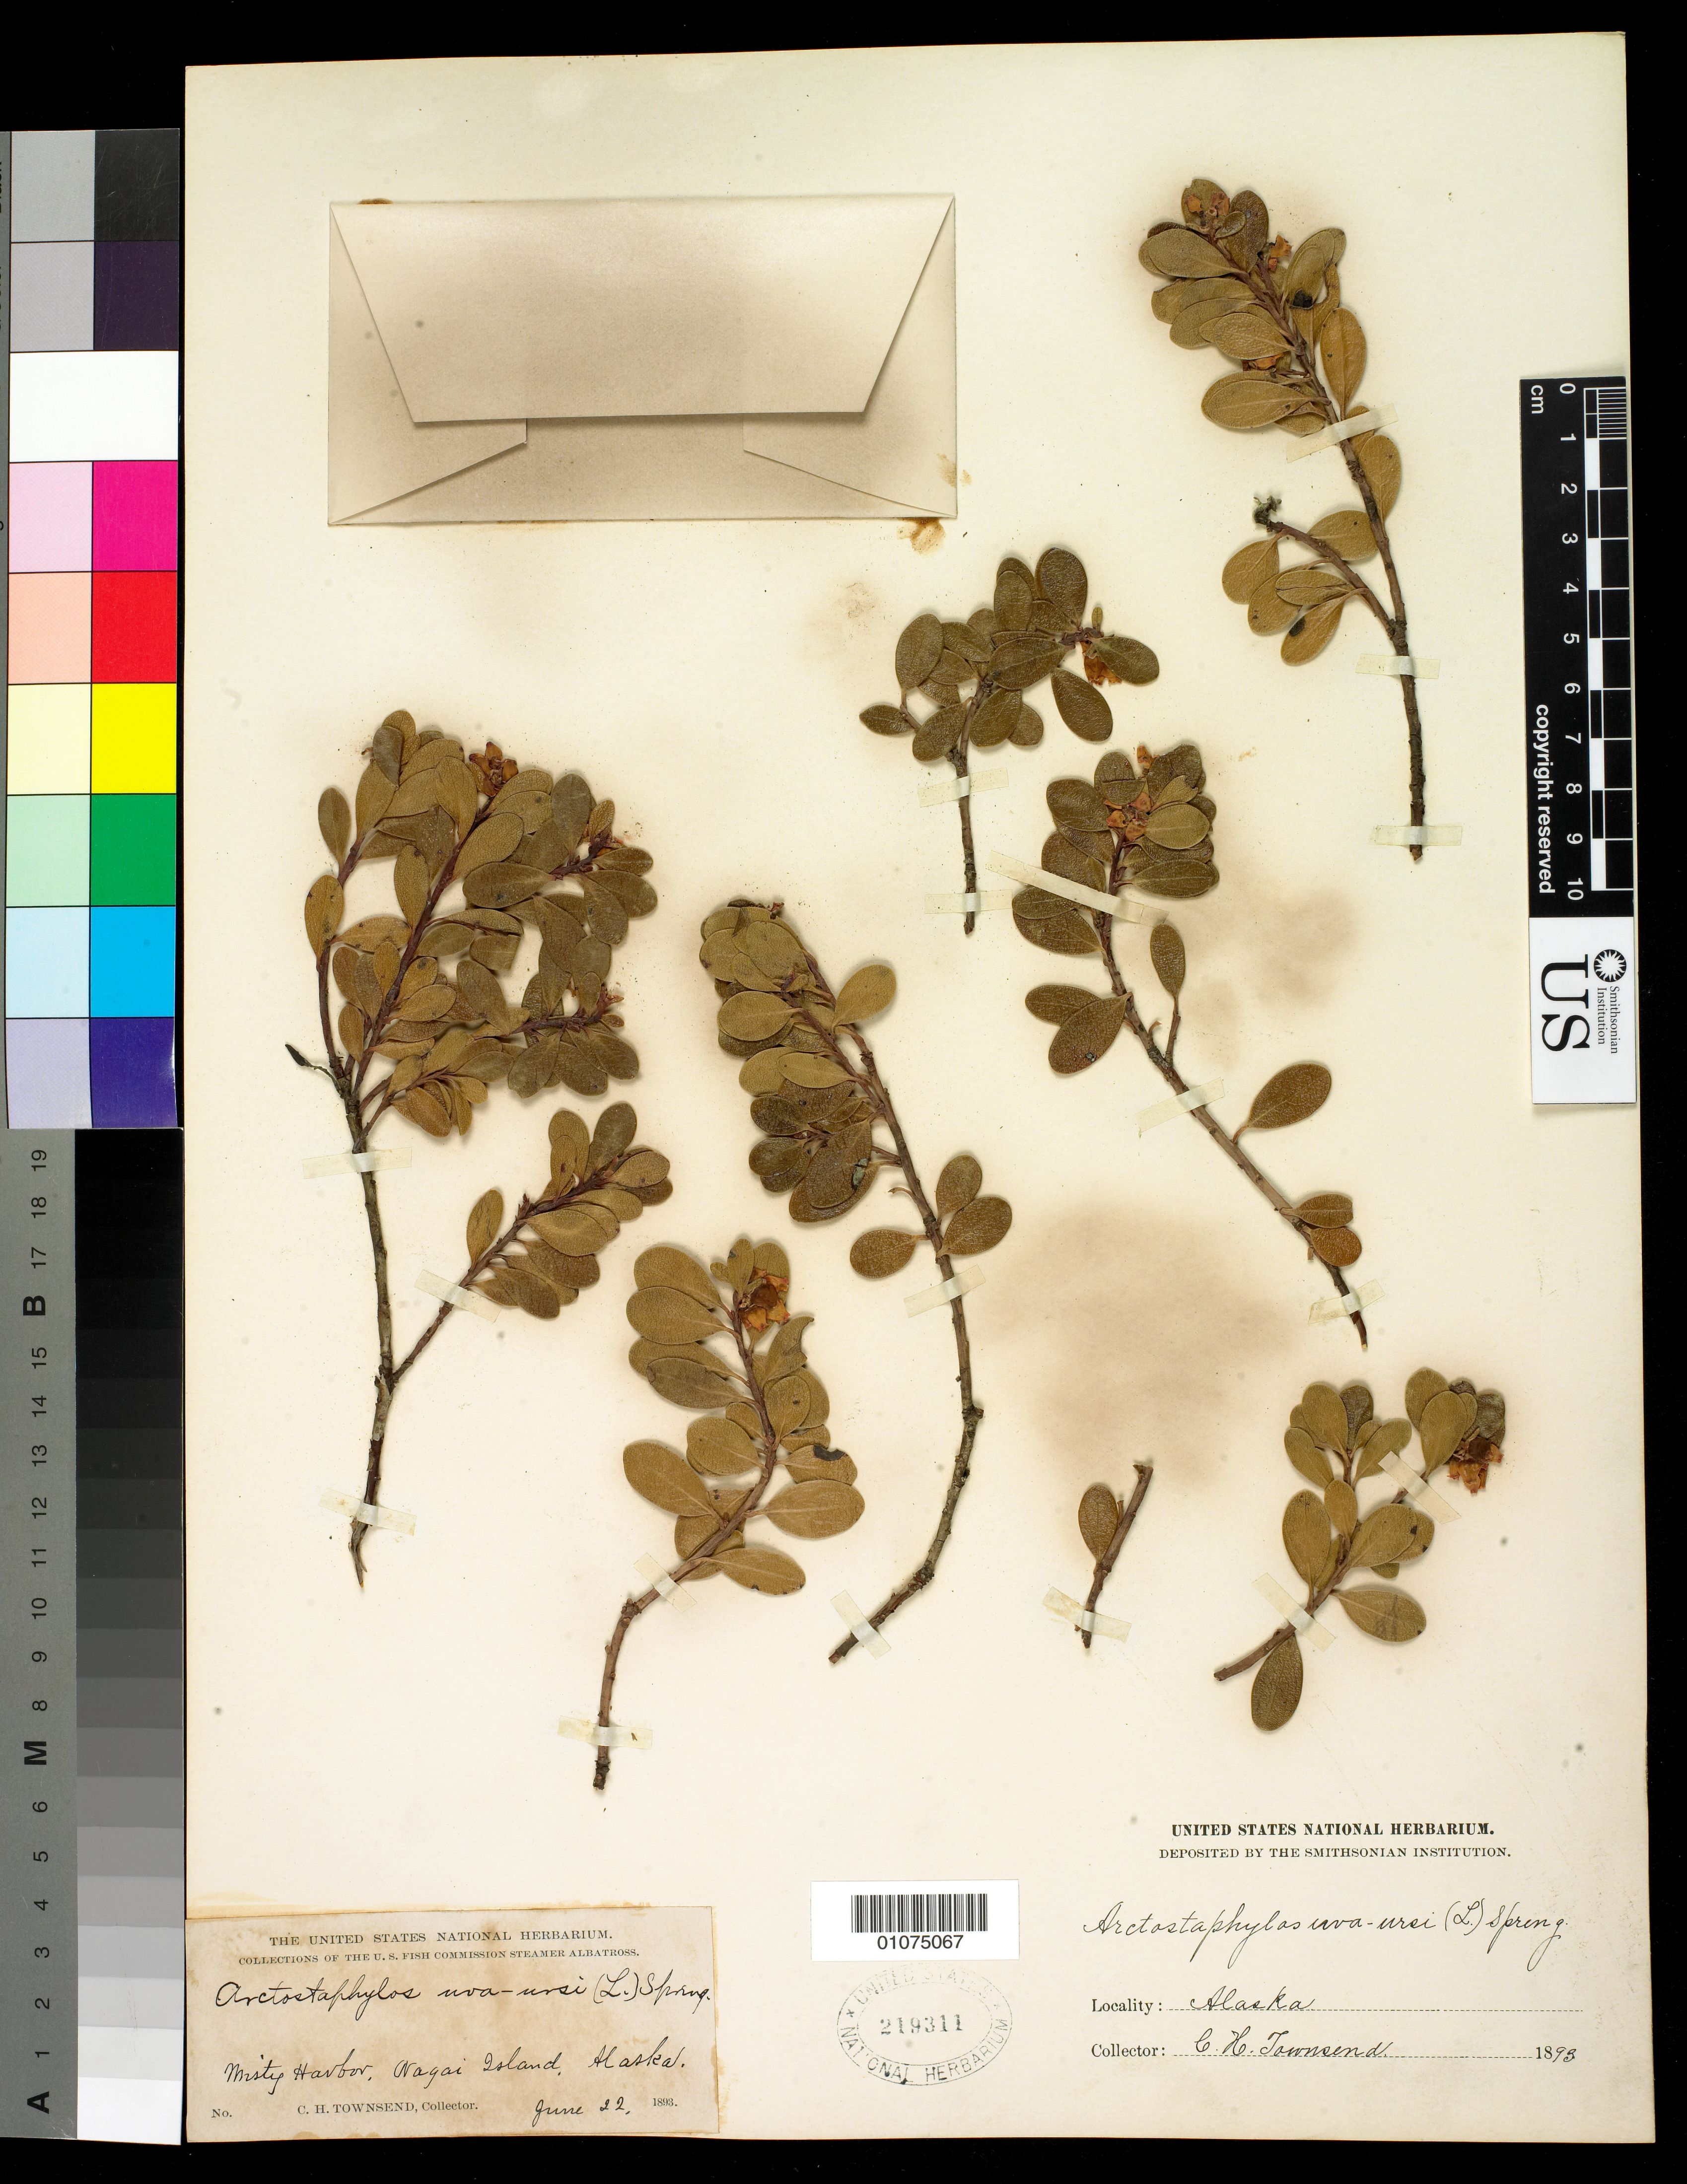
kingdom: Plantae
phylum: Tracheophyta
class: Magnoliopsida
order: Ericales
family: Ericaceae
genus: Arctostaphylos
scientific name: Arctostaphylos uva-ursi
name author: (L.) Spreng.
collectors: C. H. Townsend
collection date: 1893-06-22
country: United States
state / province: Alaska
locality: Misty Harbor, Nagai Island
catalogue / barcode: US 219311